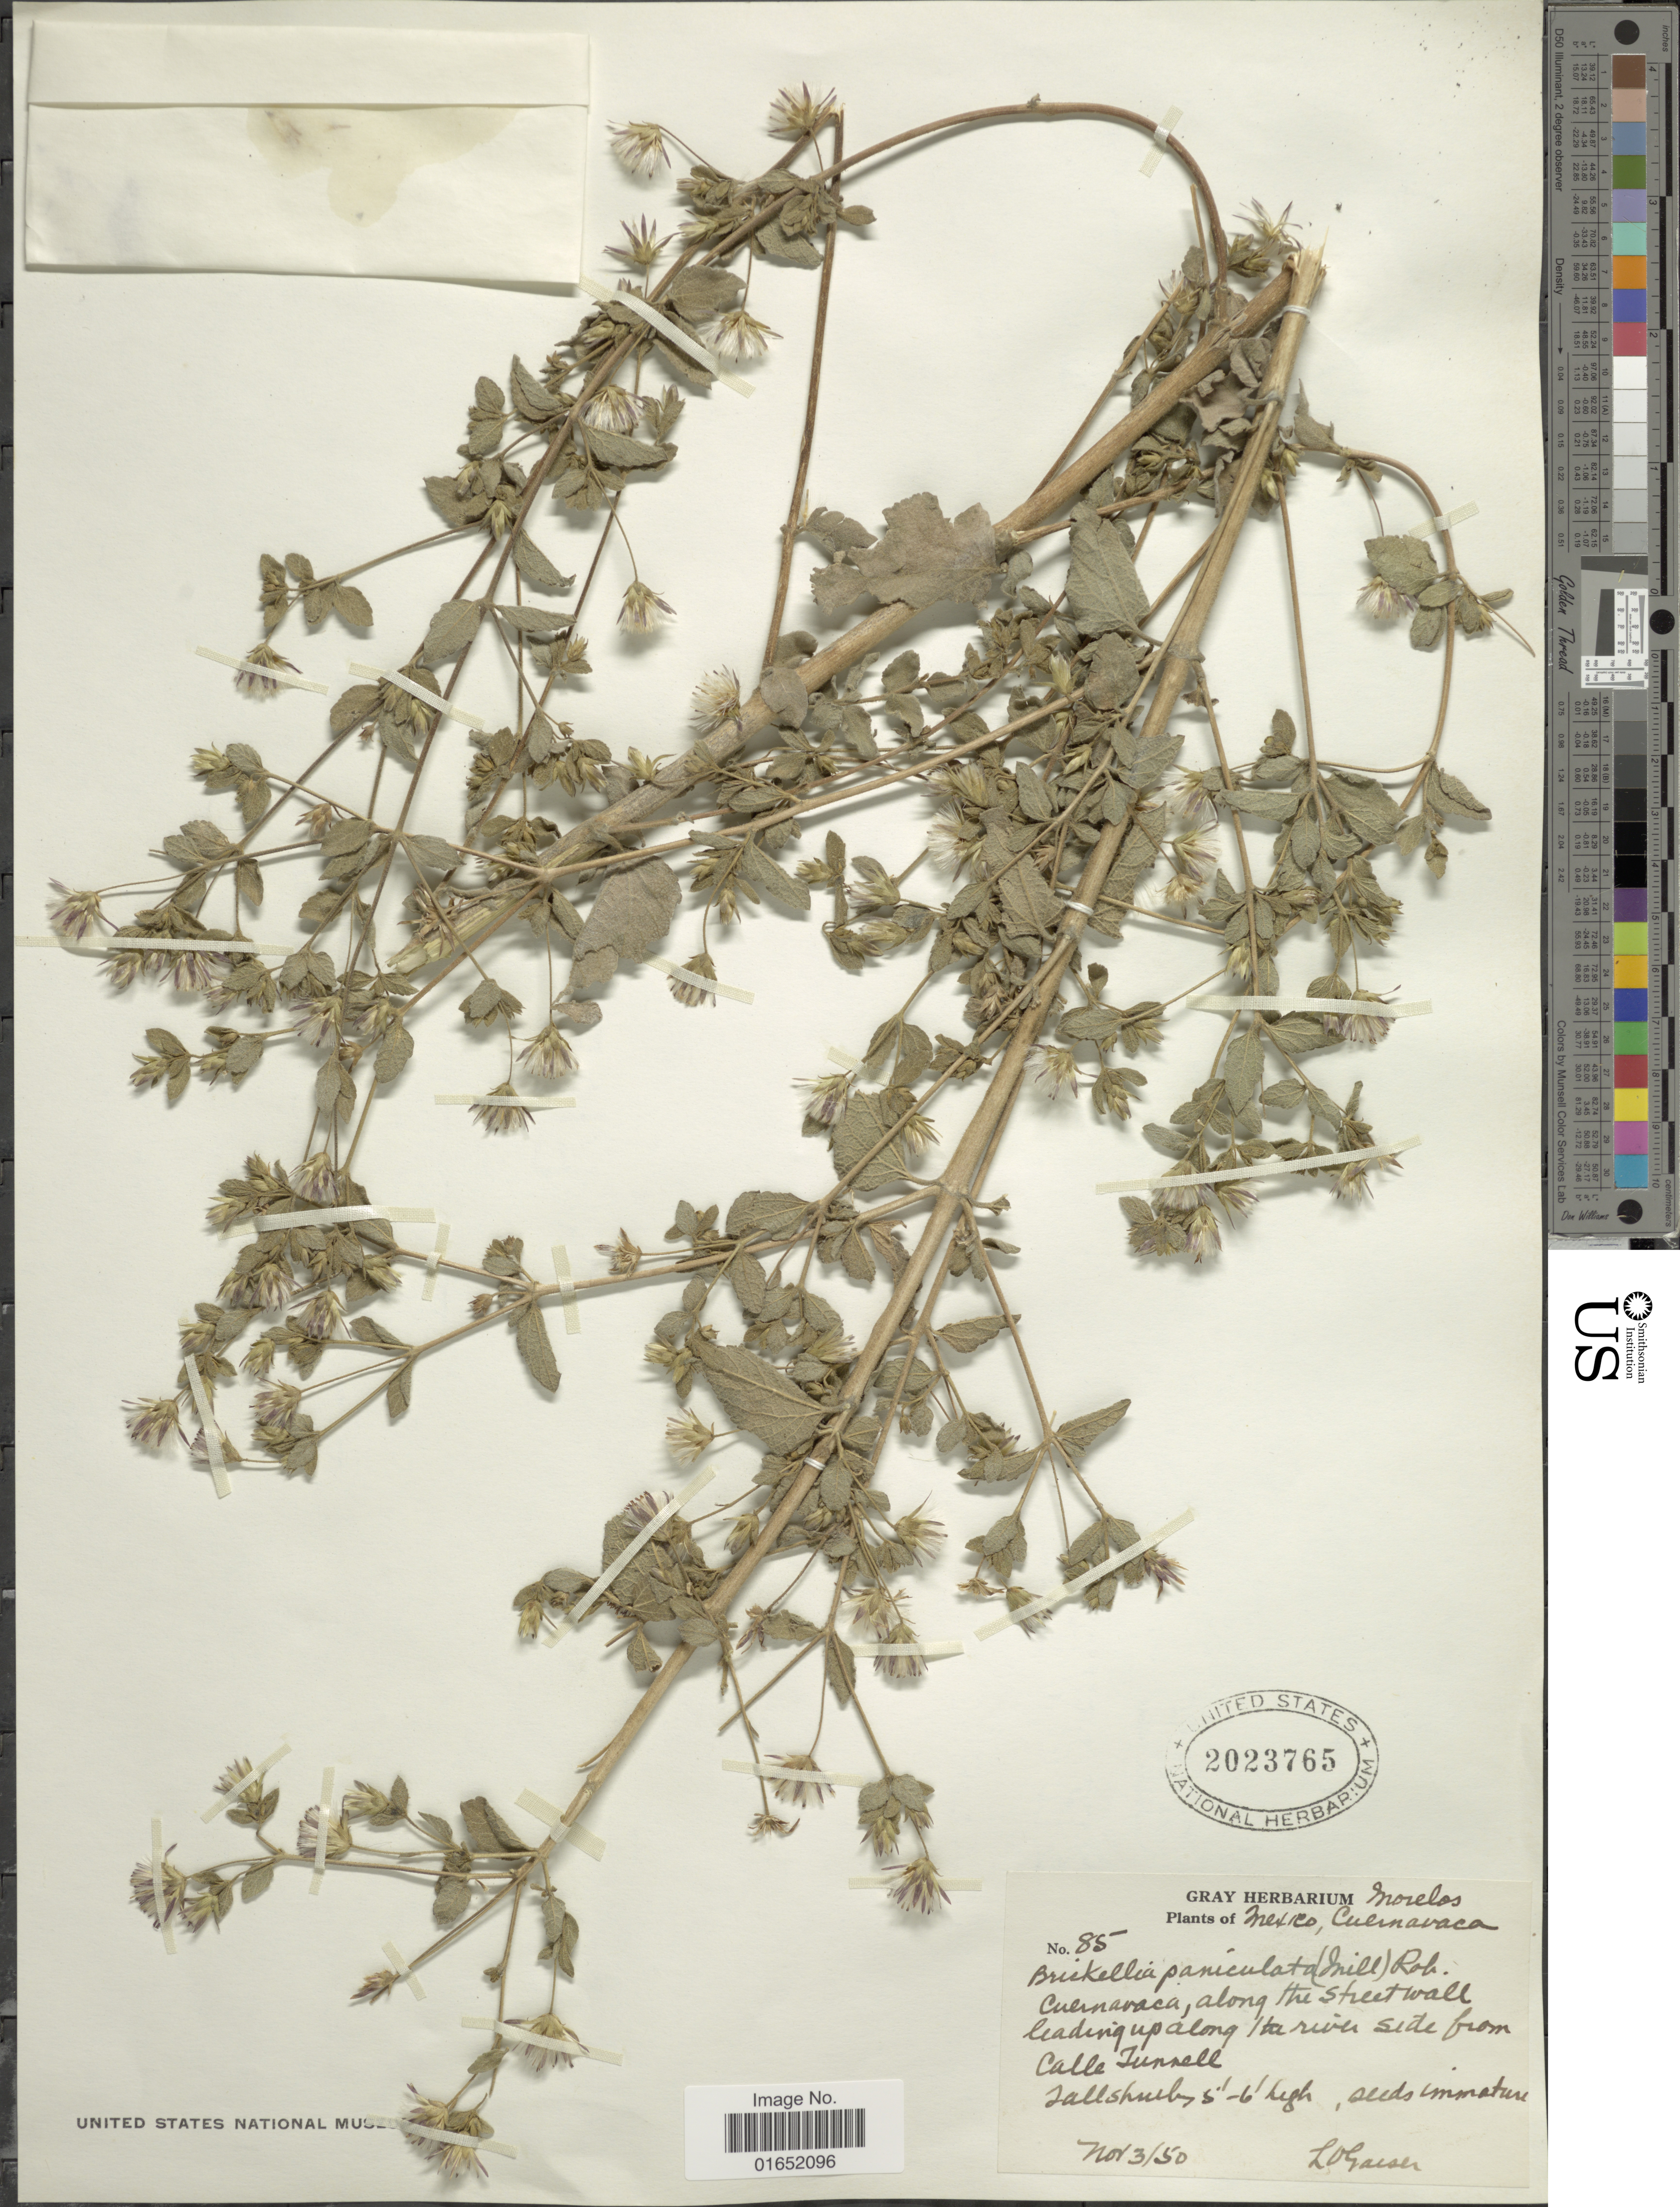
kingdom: Plantae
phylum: Tracheophyta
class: Magnoliopsida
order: Asterales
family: Asteraceae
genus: Brickellia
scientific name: Brickellia paniculata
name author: (Mill.) B.L. Rob.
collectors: L. Gaiser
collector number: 85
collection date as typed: Transcribed d/m/y: 3/11/50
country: Mexico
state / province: Morelos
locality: Cuernavaca, along the Streetwall leading up along the river side from Calle Tunnell [interpreted]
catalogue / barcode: US 2023765